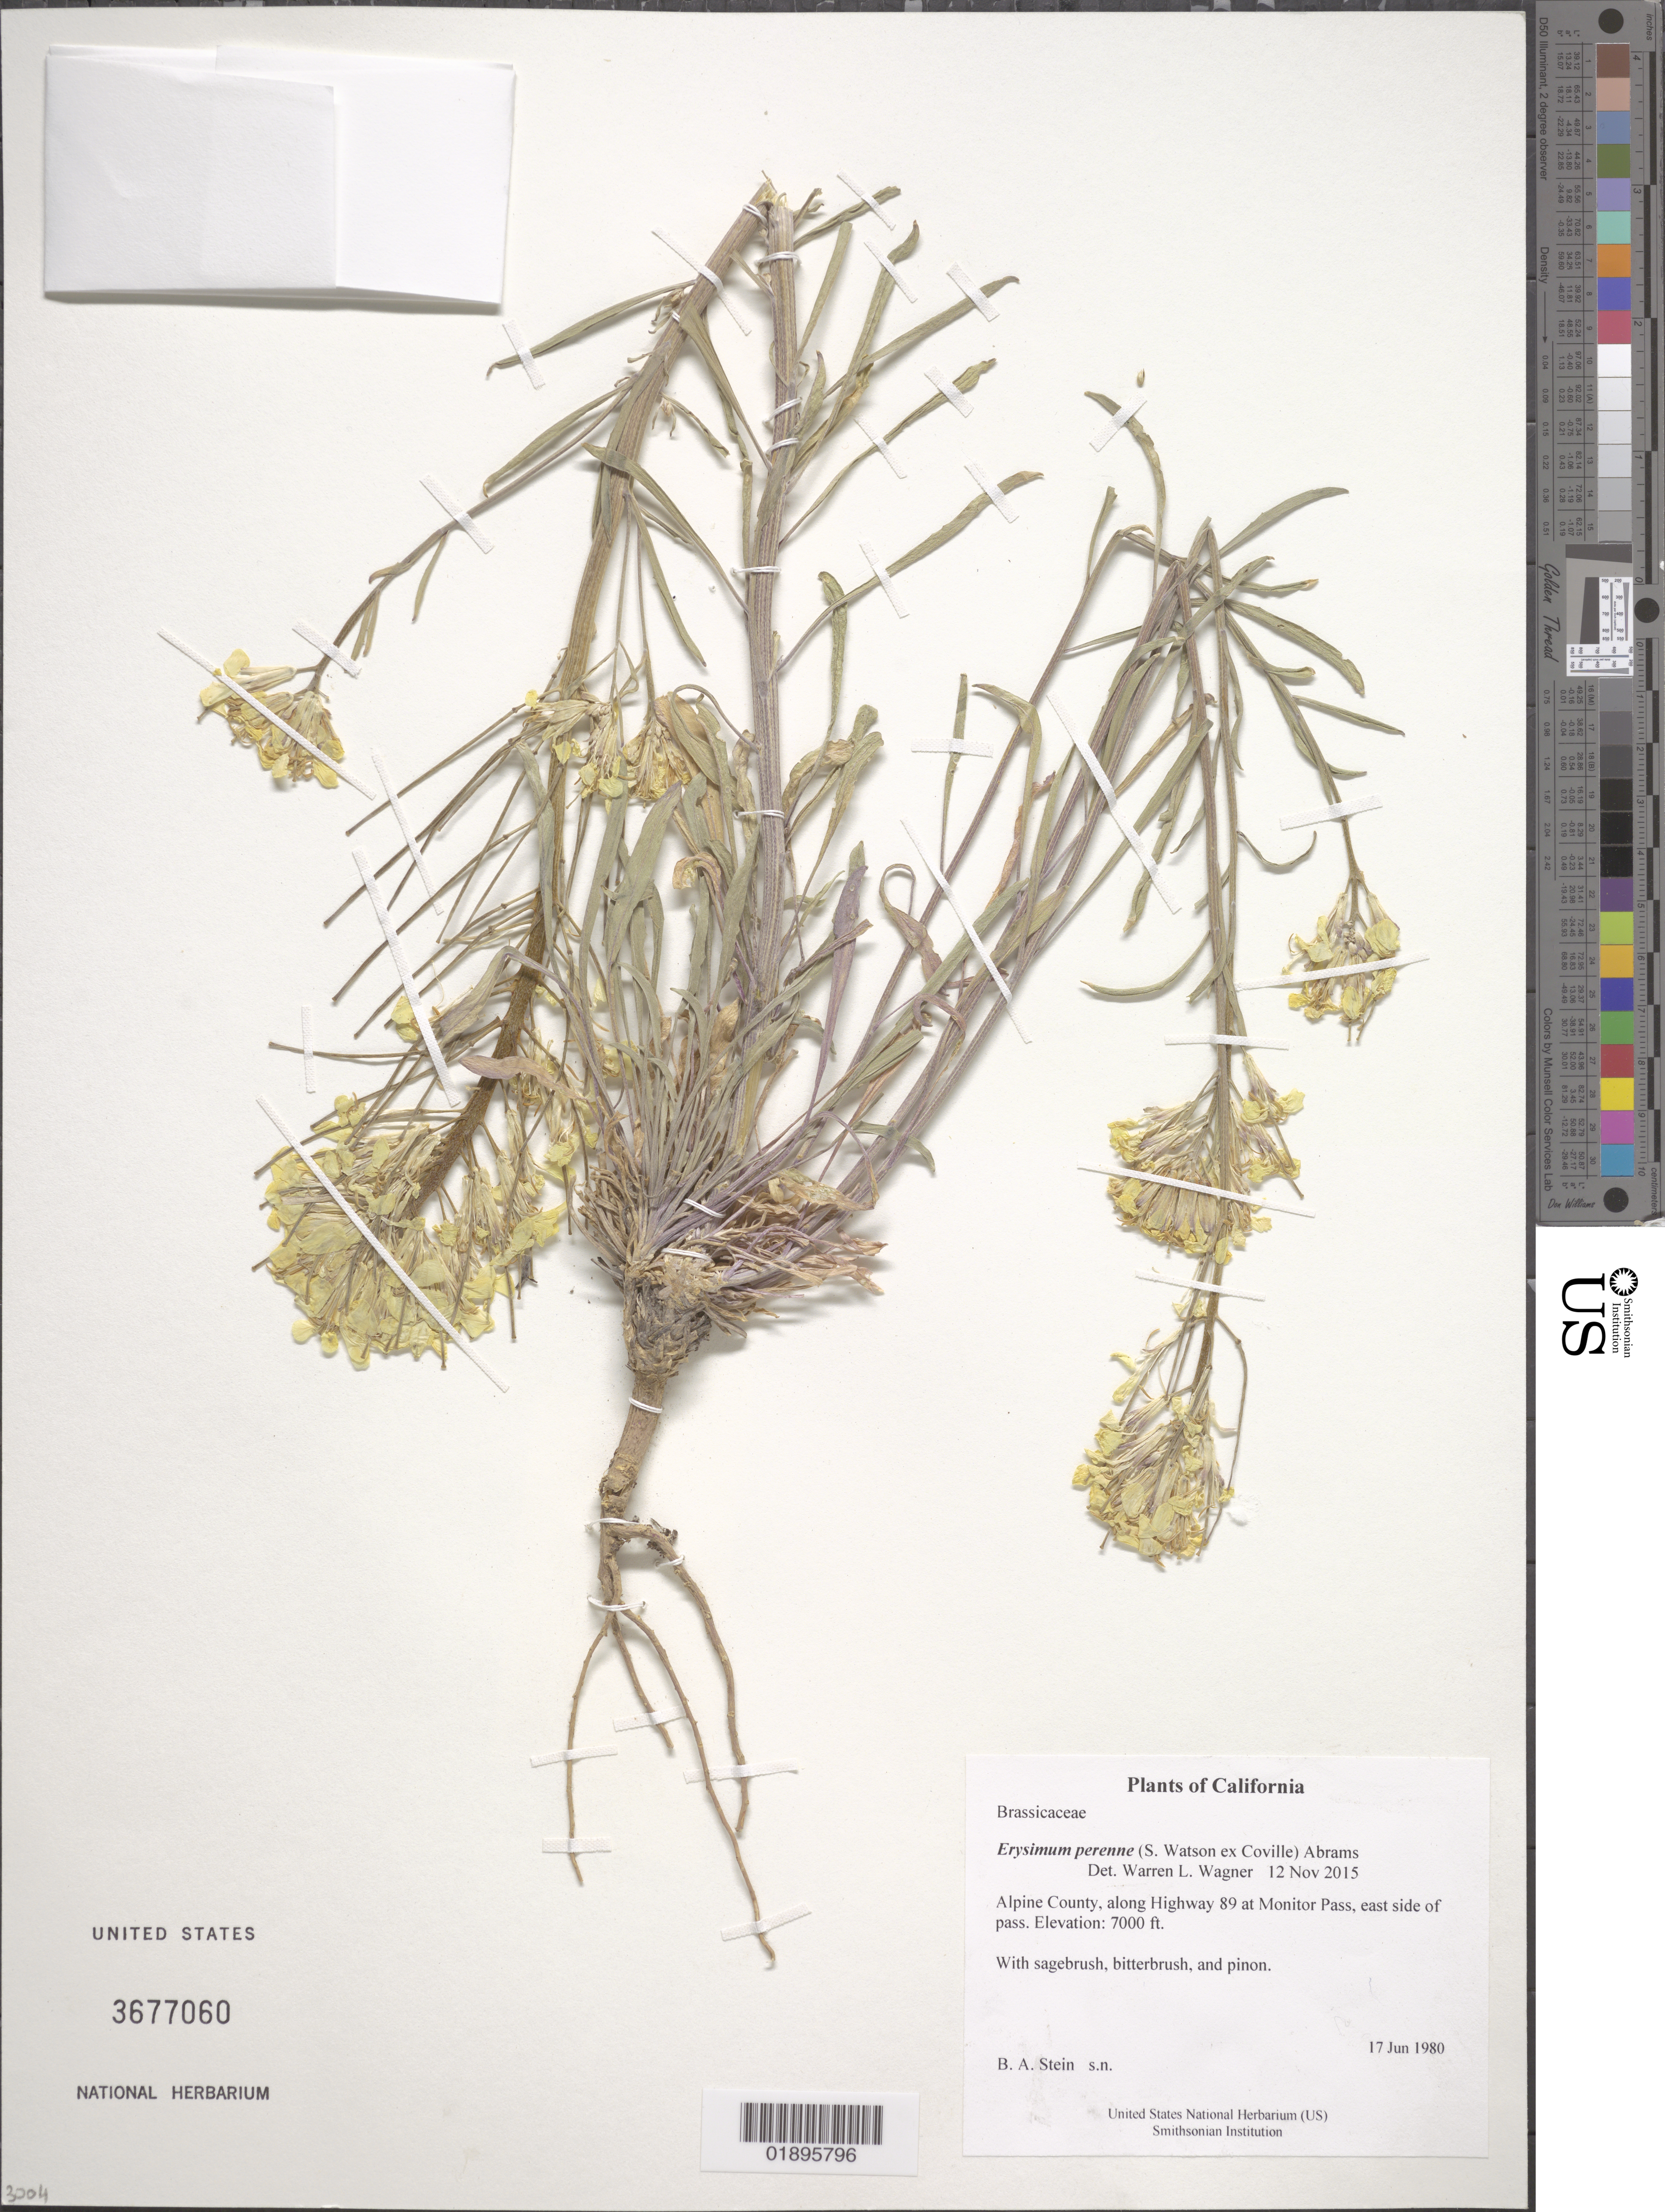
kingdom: Plantae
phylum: Tracheophyta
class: Magnoliopsida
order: Brassicales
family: Brassicaceae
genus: Erysimum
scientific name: Erysimum capitatum var. perenne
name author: (S. Watson ex Coville) R.J. Davis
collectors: B. A. Stein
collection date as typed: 6/17/80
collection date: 1980-06-17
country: United States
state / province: California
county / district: Alpine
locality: Along Highway 89, Monitor Pass, east side of pass.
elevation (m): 2134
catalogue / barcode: US 3677060